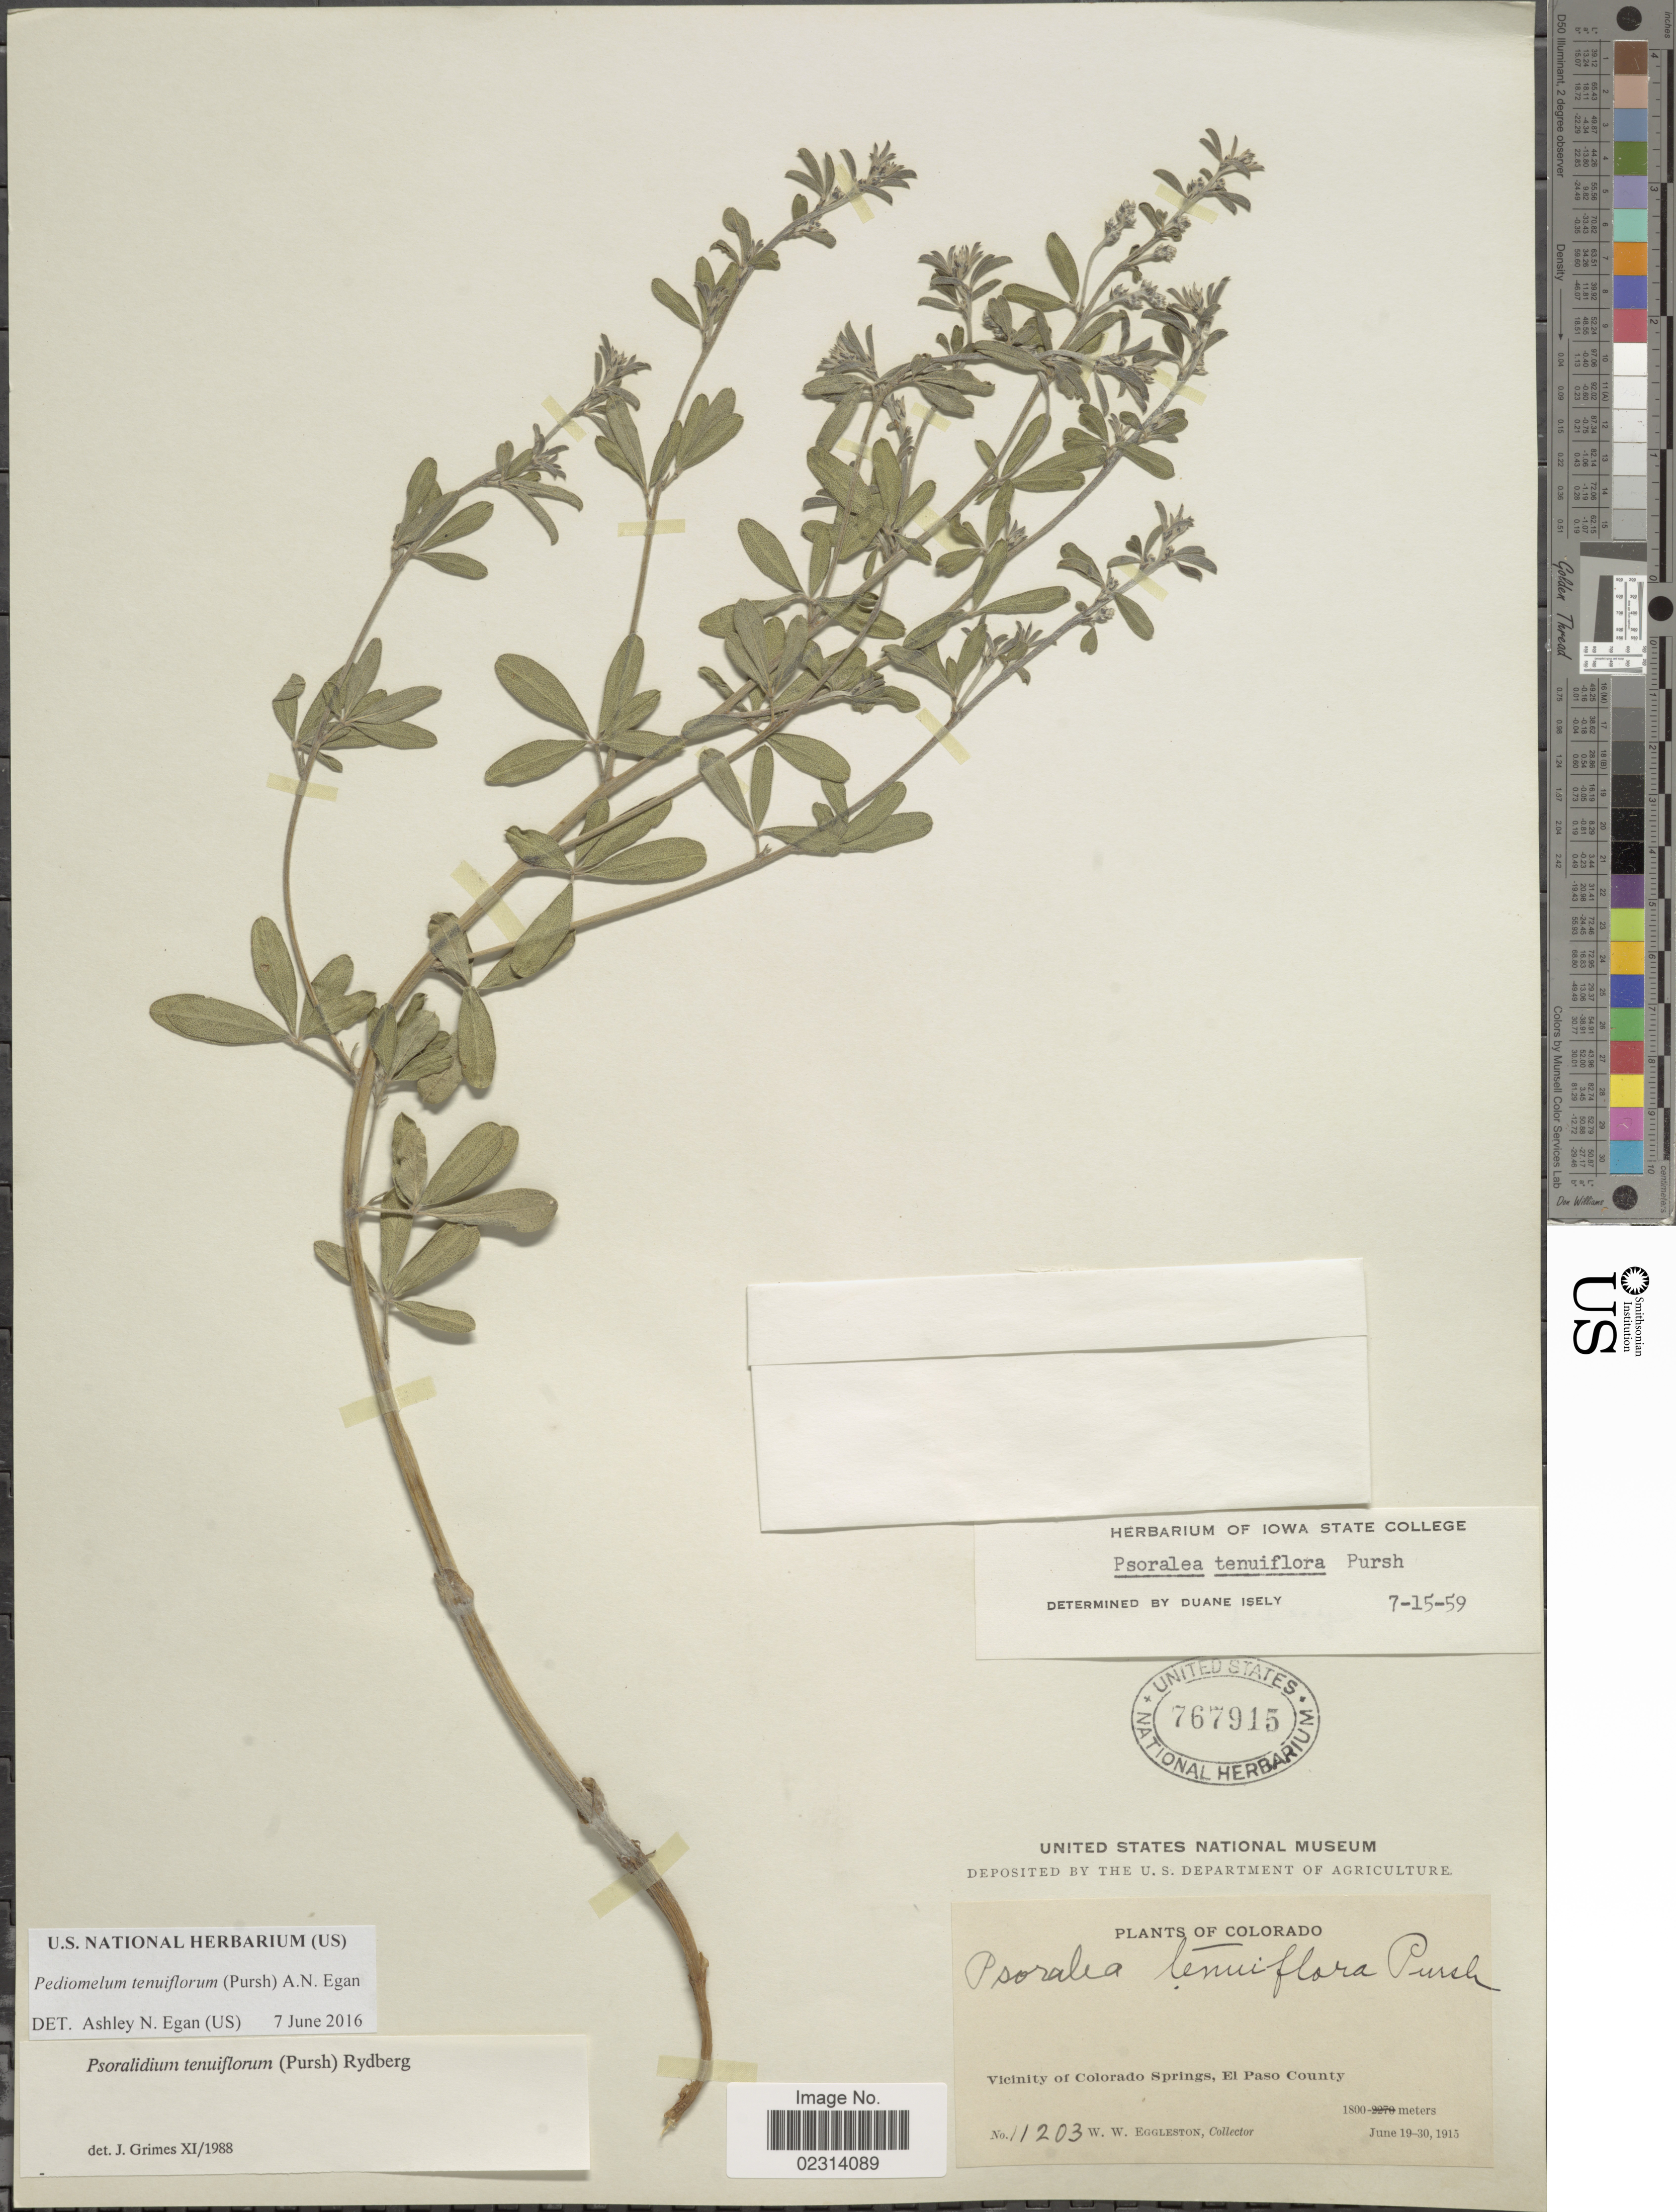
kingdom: Plantae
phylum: Tracheophyta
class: Magnoliopsida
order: Fabales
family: Fabaceae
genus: Psoralidium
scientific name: Psoralidium tenuiflorum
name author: (Pursh) Rydb.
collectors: W. W. Eggleston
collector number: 11203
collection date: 1915-06-19/1915-06-30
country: United States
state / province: Colorado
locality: Vicinity of Colorado Springs, El Paso County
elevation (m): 1800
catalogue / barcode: US 767915